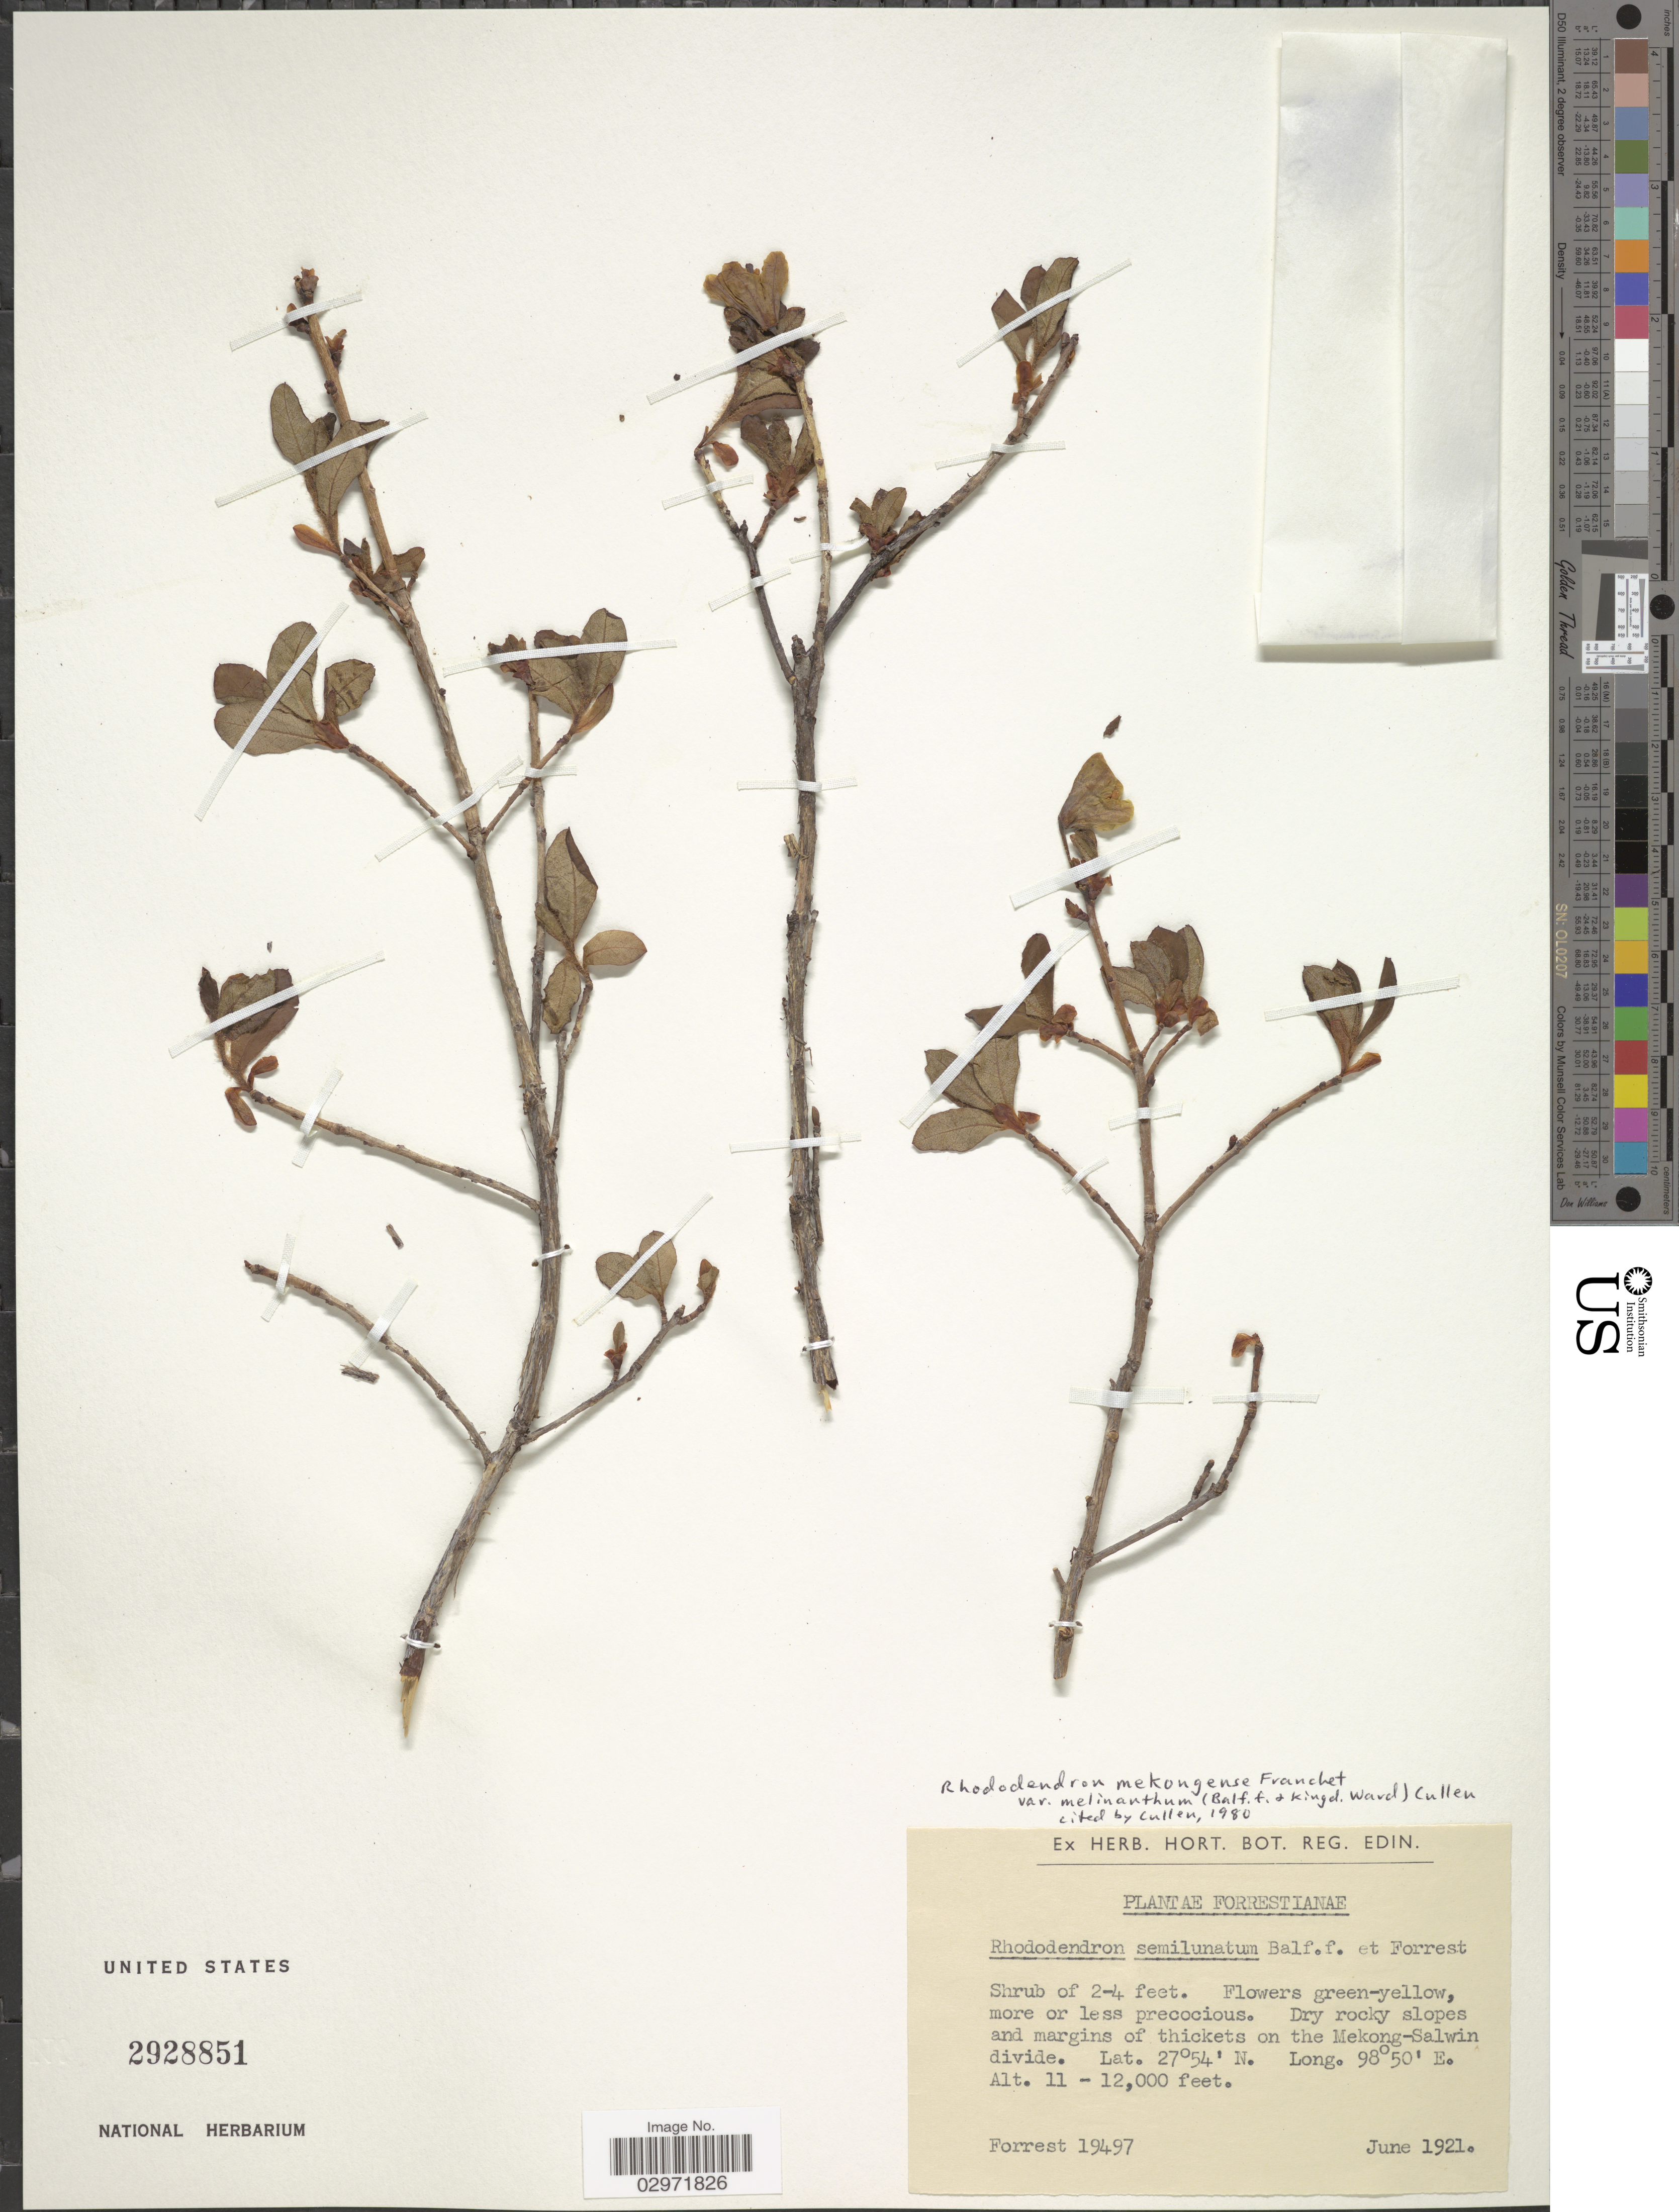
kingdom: Plantae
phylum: Tracheophyta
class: Magnoliopsida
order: Ericales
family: Ericaceae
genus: Rhododendron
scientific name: Rhododendron mekongense var. melinanthum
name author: (Balf. f. & Kingdon-Ward) Cullen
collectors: -. Forrest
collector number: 19497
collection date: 1921-06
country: China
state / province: Yunnan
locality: On the Mekong-Salwin divide.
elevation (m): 3353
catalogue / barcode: US 2928851